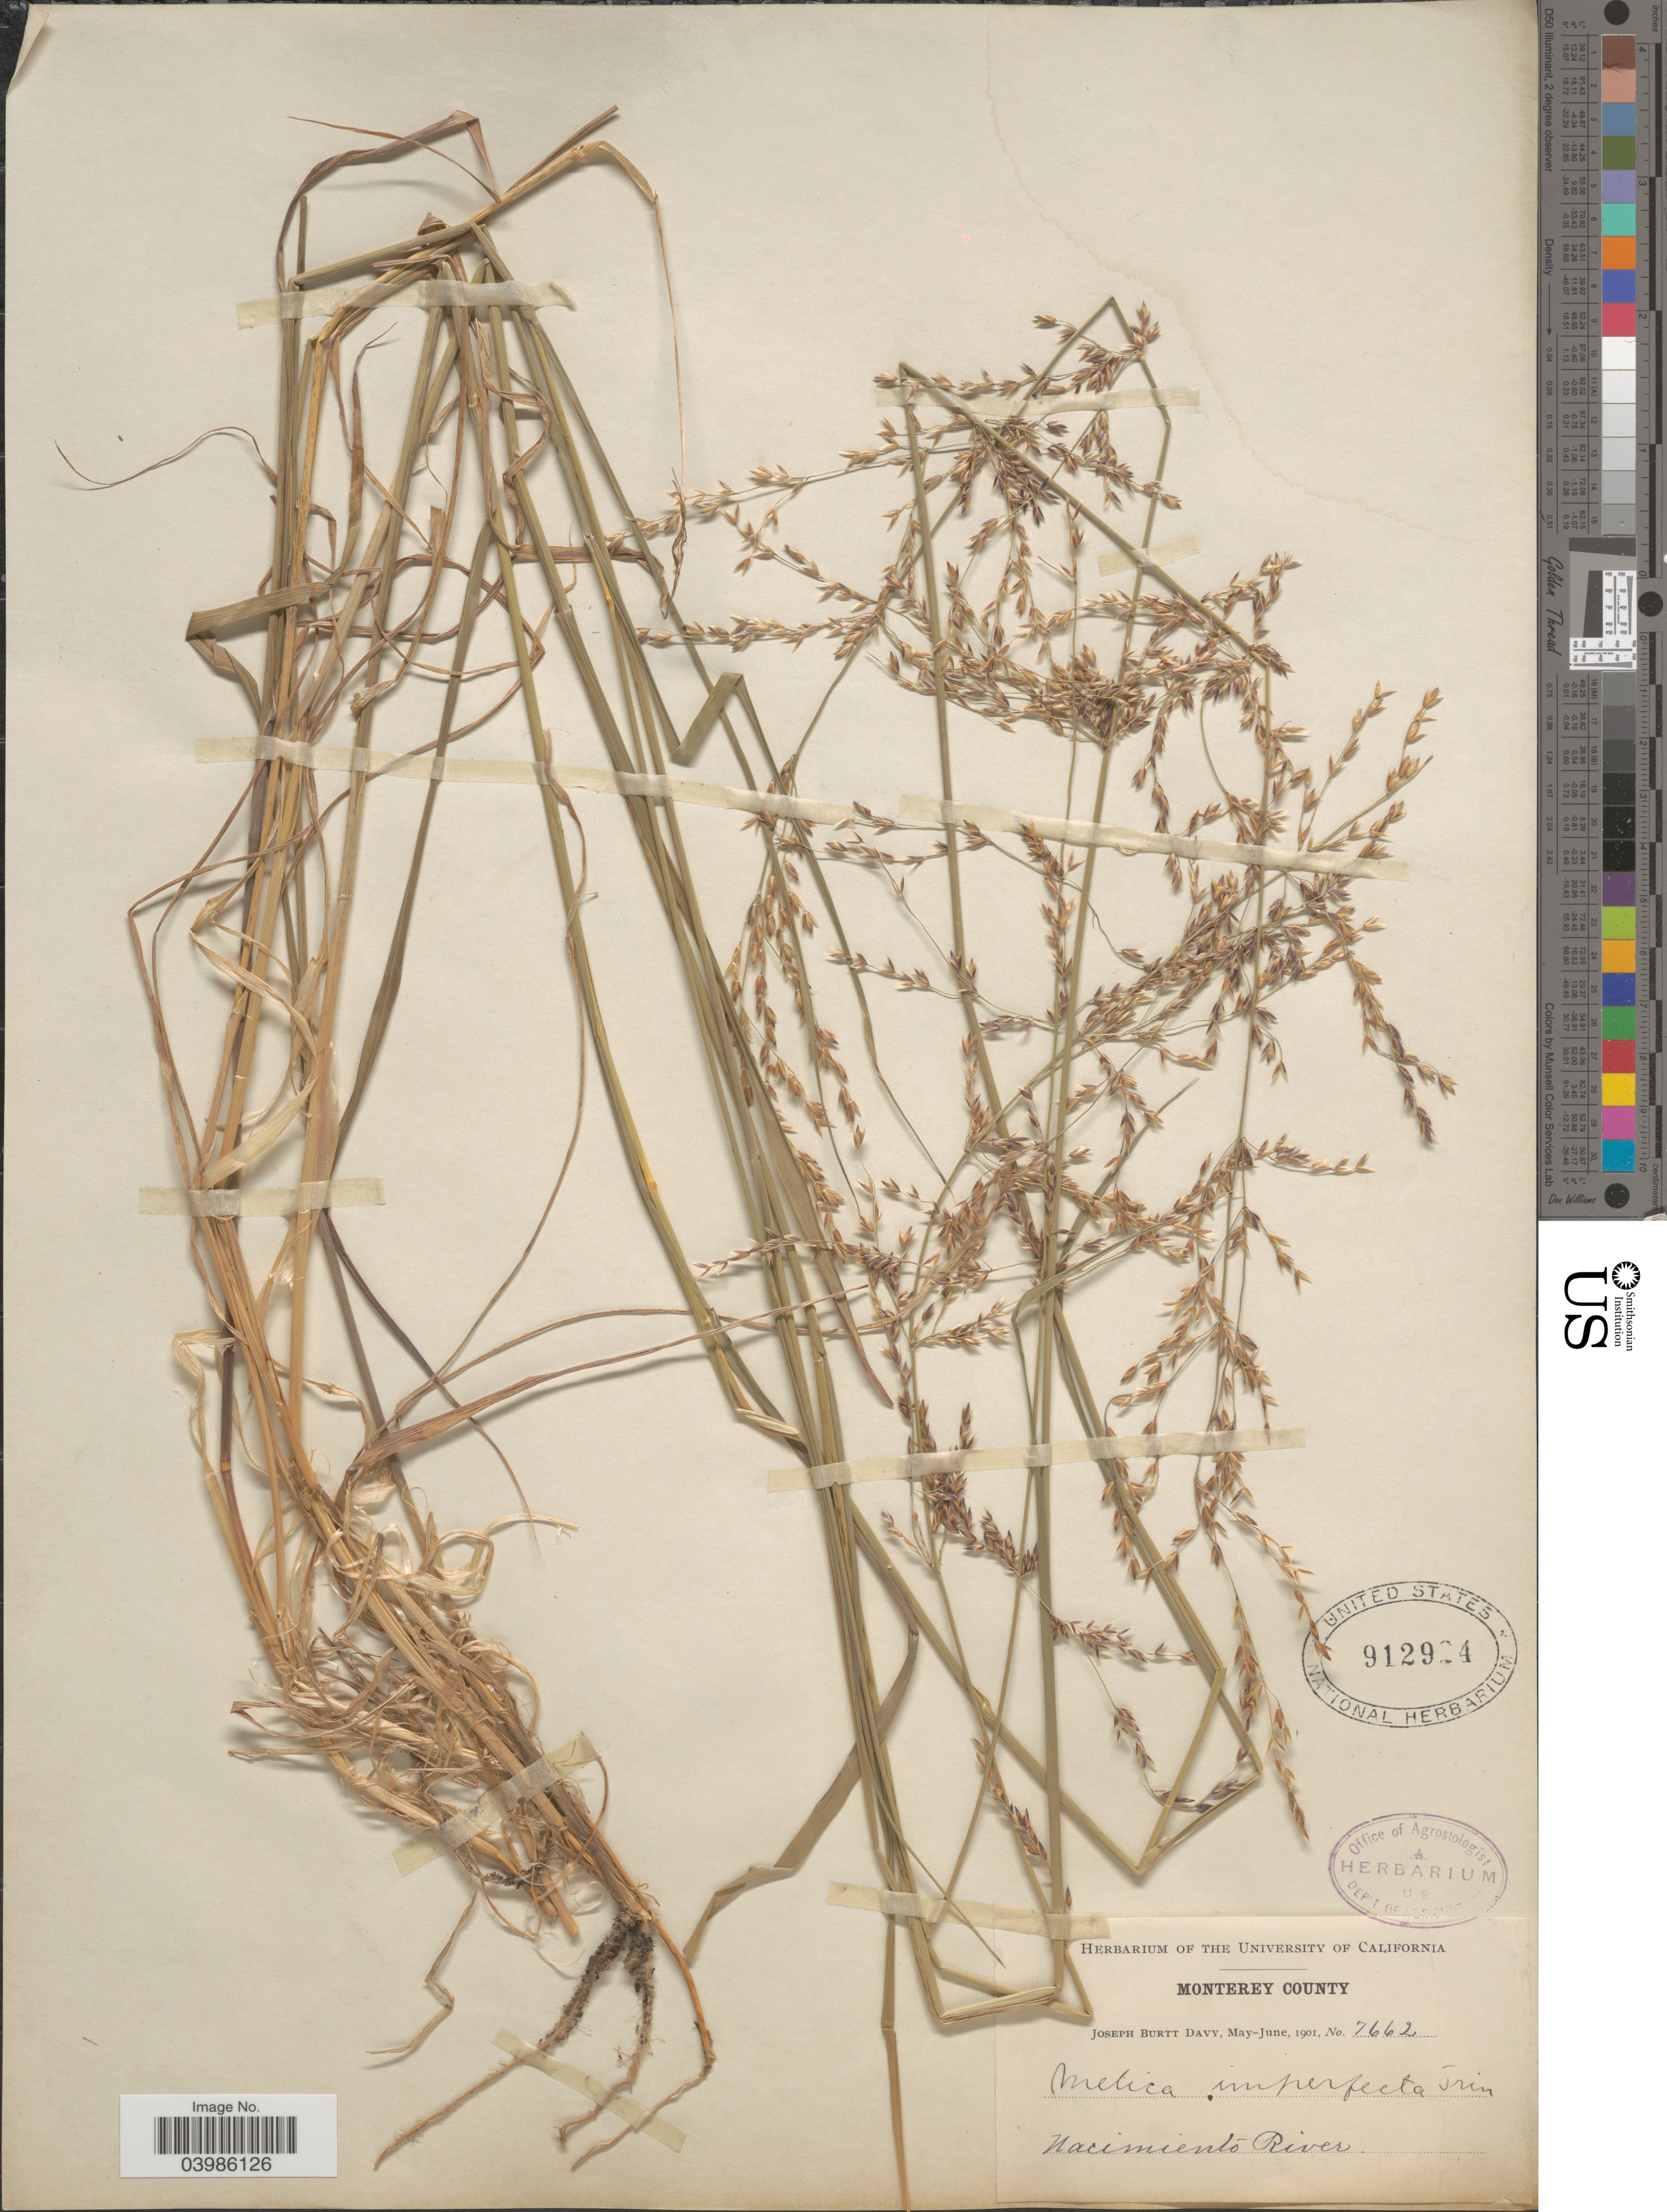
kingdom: Plantae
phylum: Tracheophyta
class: Liliopsida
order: Poales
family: Poaceae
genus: Melica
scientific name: Melica imperfecta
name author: Trin.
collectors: J. Burtt Davy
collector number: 7662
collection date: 1901-05/1901-06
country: United States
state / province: California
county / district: Monterey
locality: Monterey County. Nacimiento River.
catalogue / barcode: US 912924